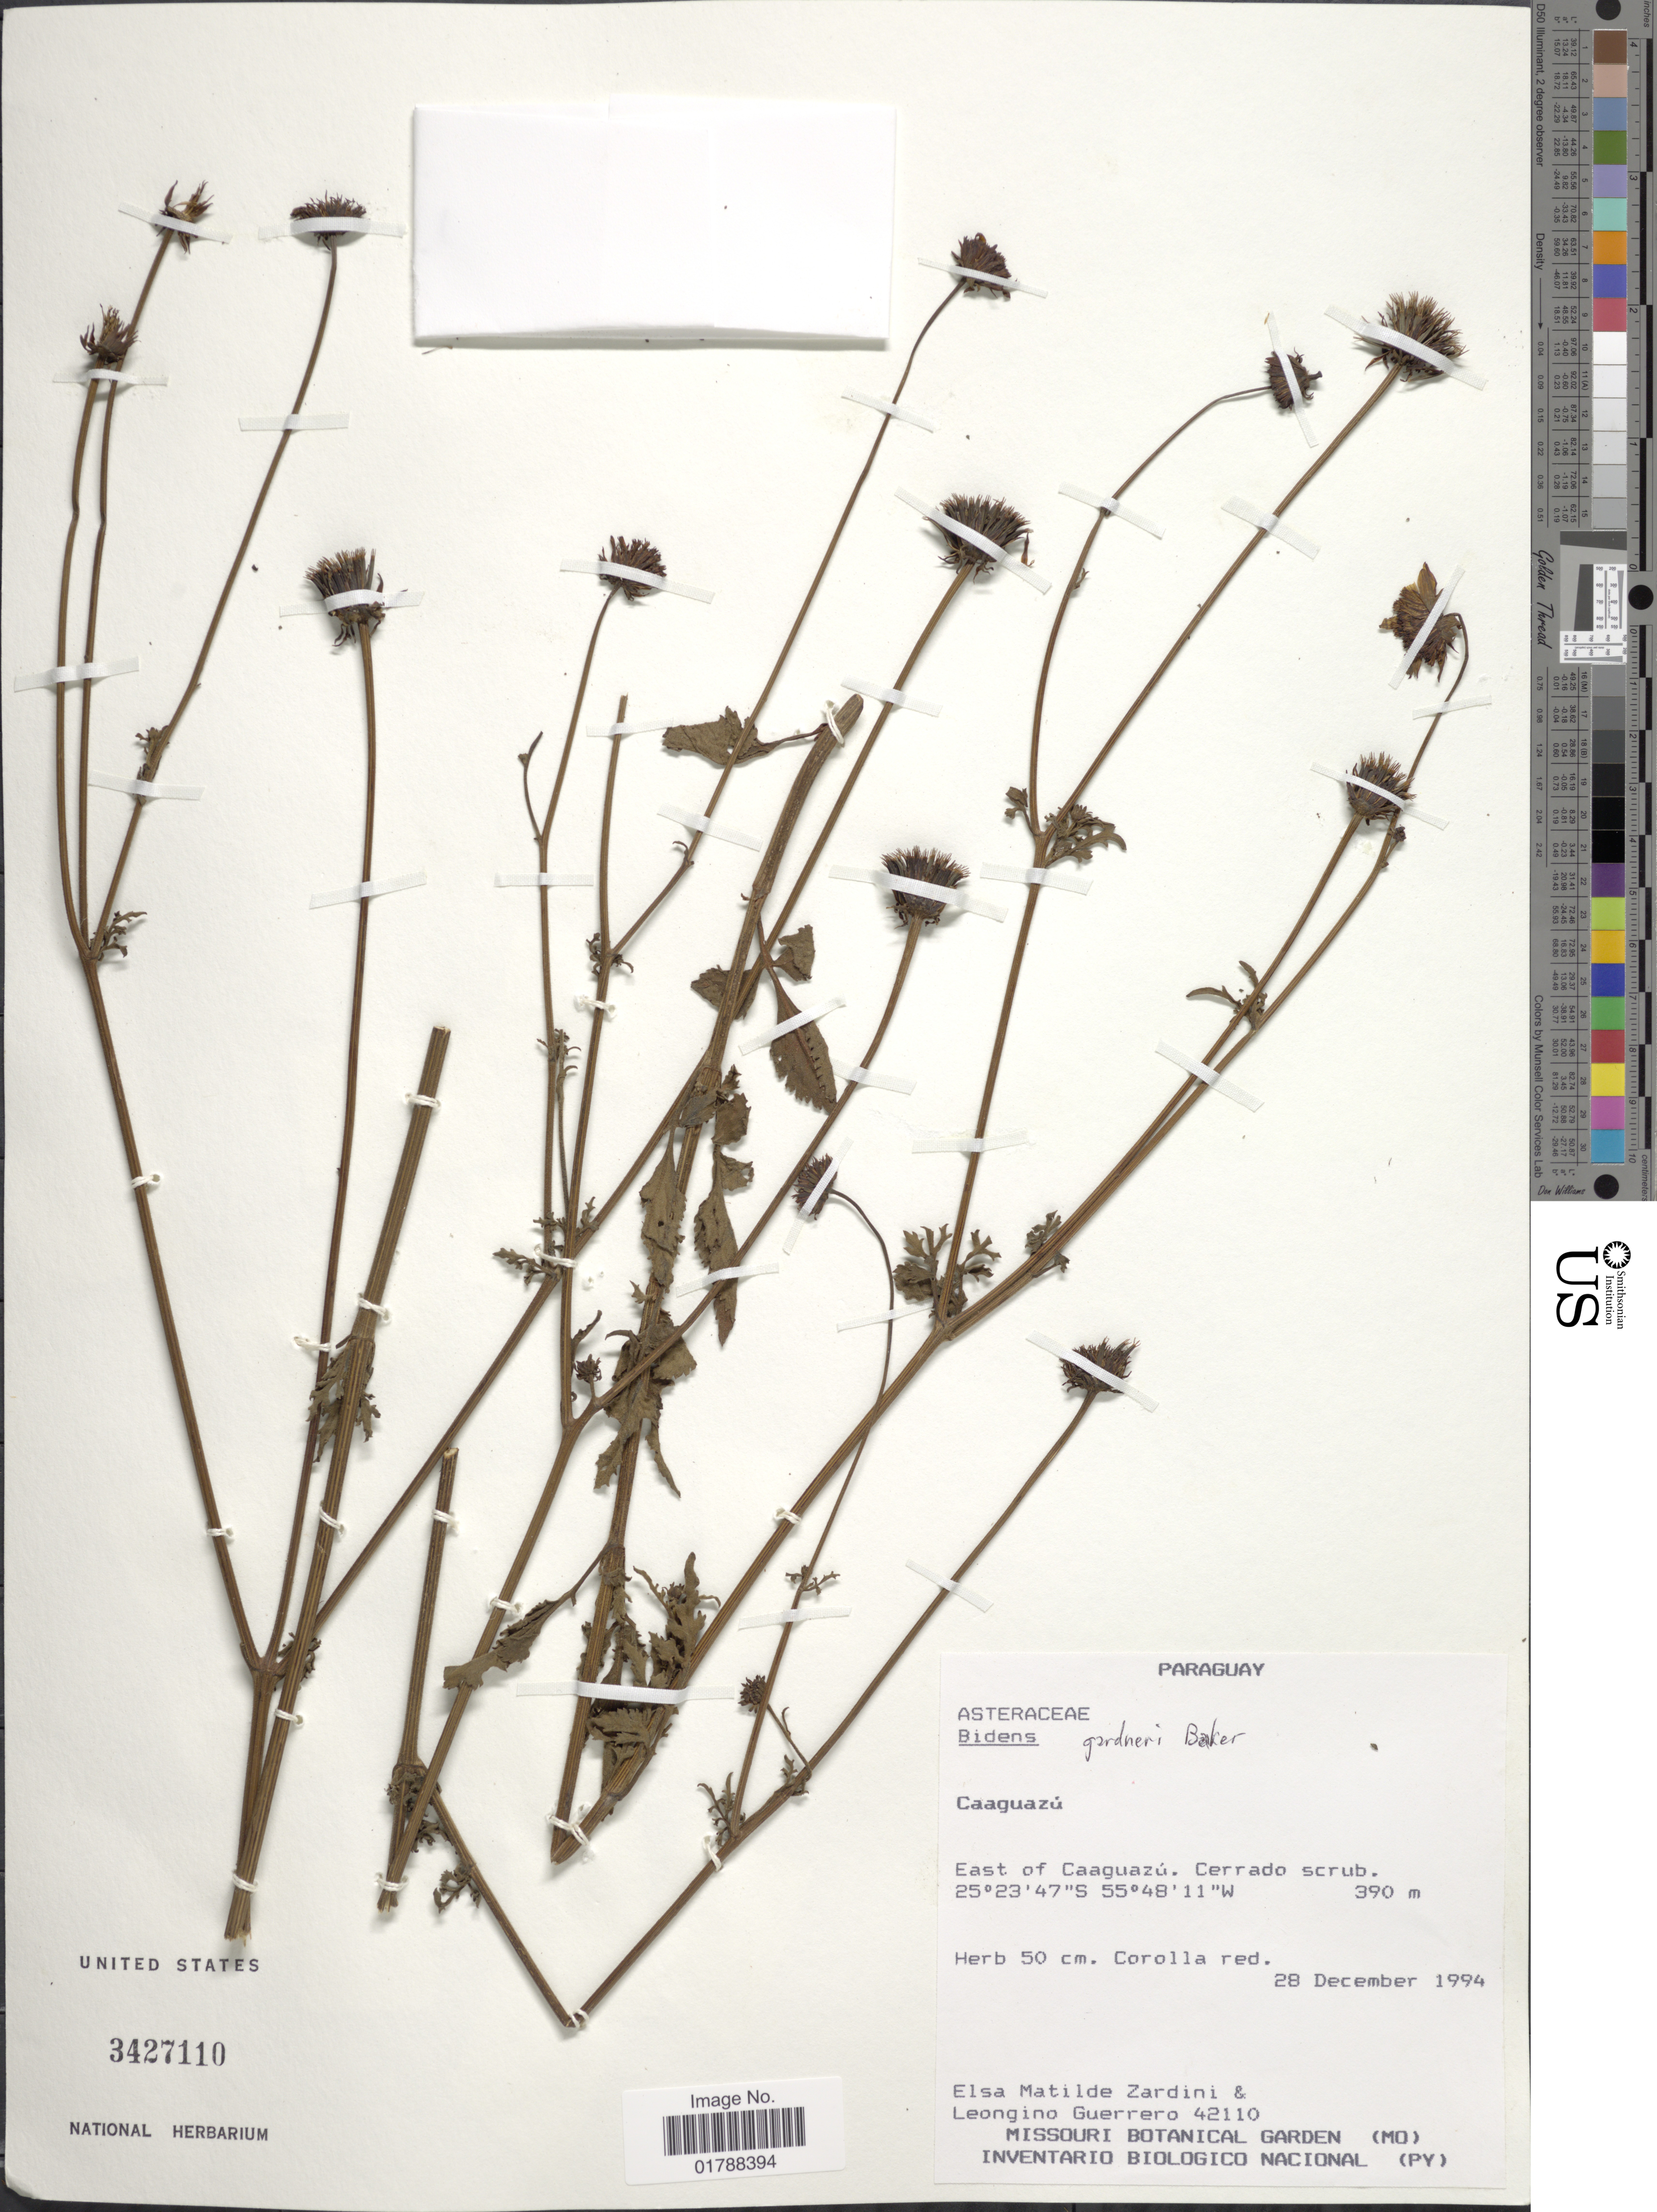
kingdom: Plantae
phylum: Tracheophyta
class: Magnoliopsida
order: Asterales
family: Asteraceae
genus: Bidens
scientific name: Bidens gardneri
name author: Baker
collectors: E. M. Zardini & L. Guerrero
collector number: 42110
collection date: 1994-12-28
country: Paraguay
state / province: Caaguazu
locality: East of Caaguazú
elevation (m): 390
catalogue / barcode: US 3427110